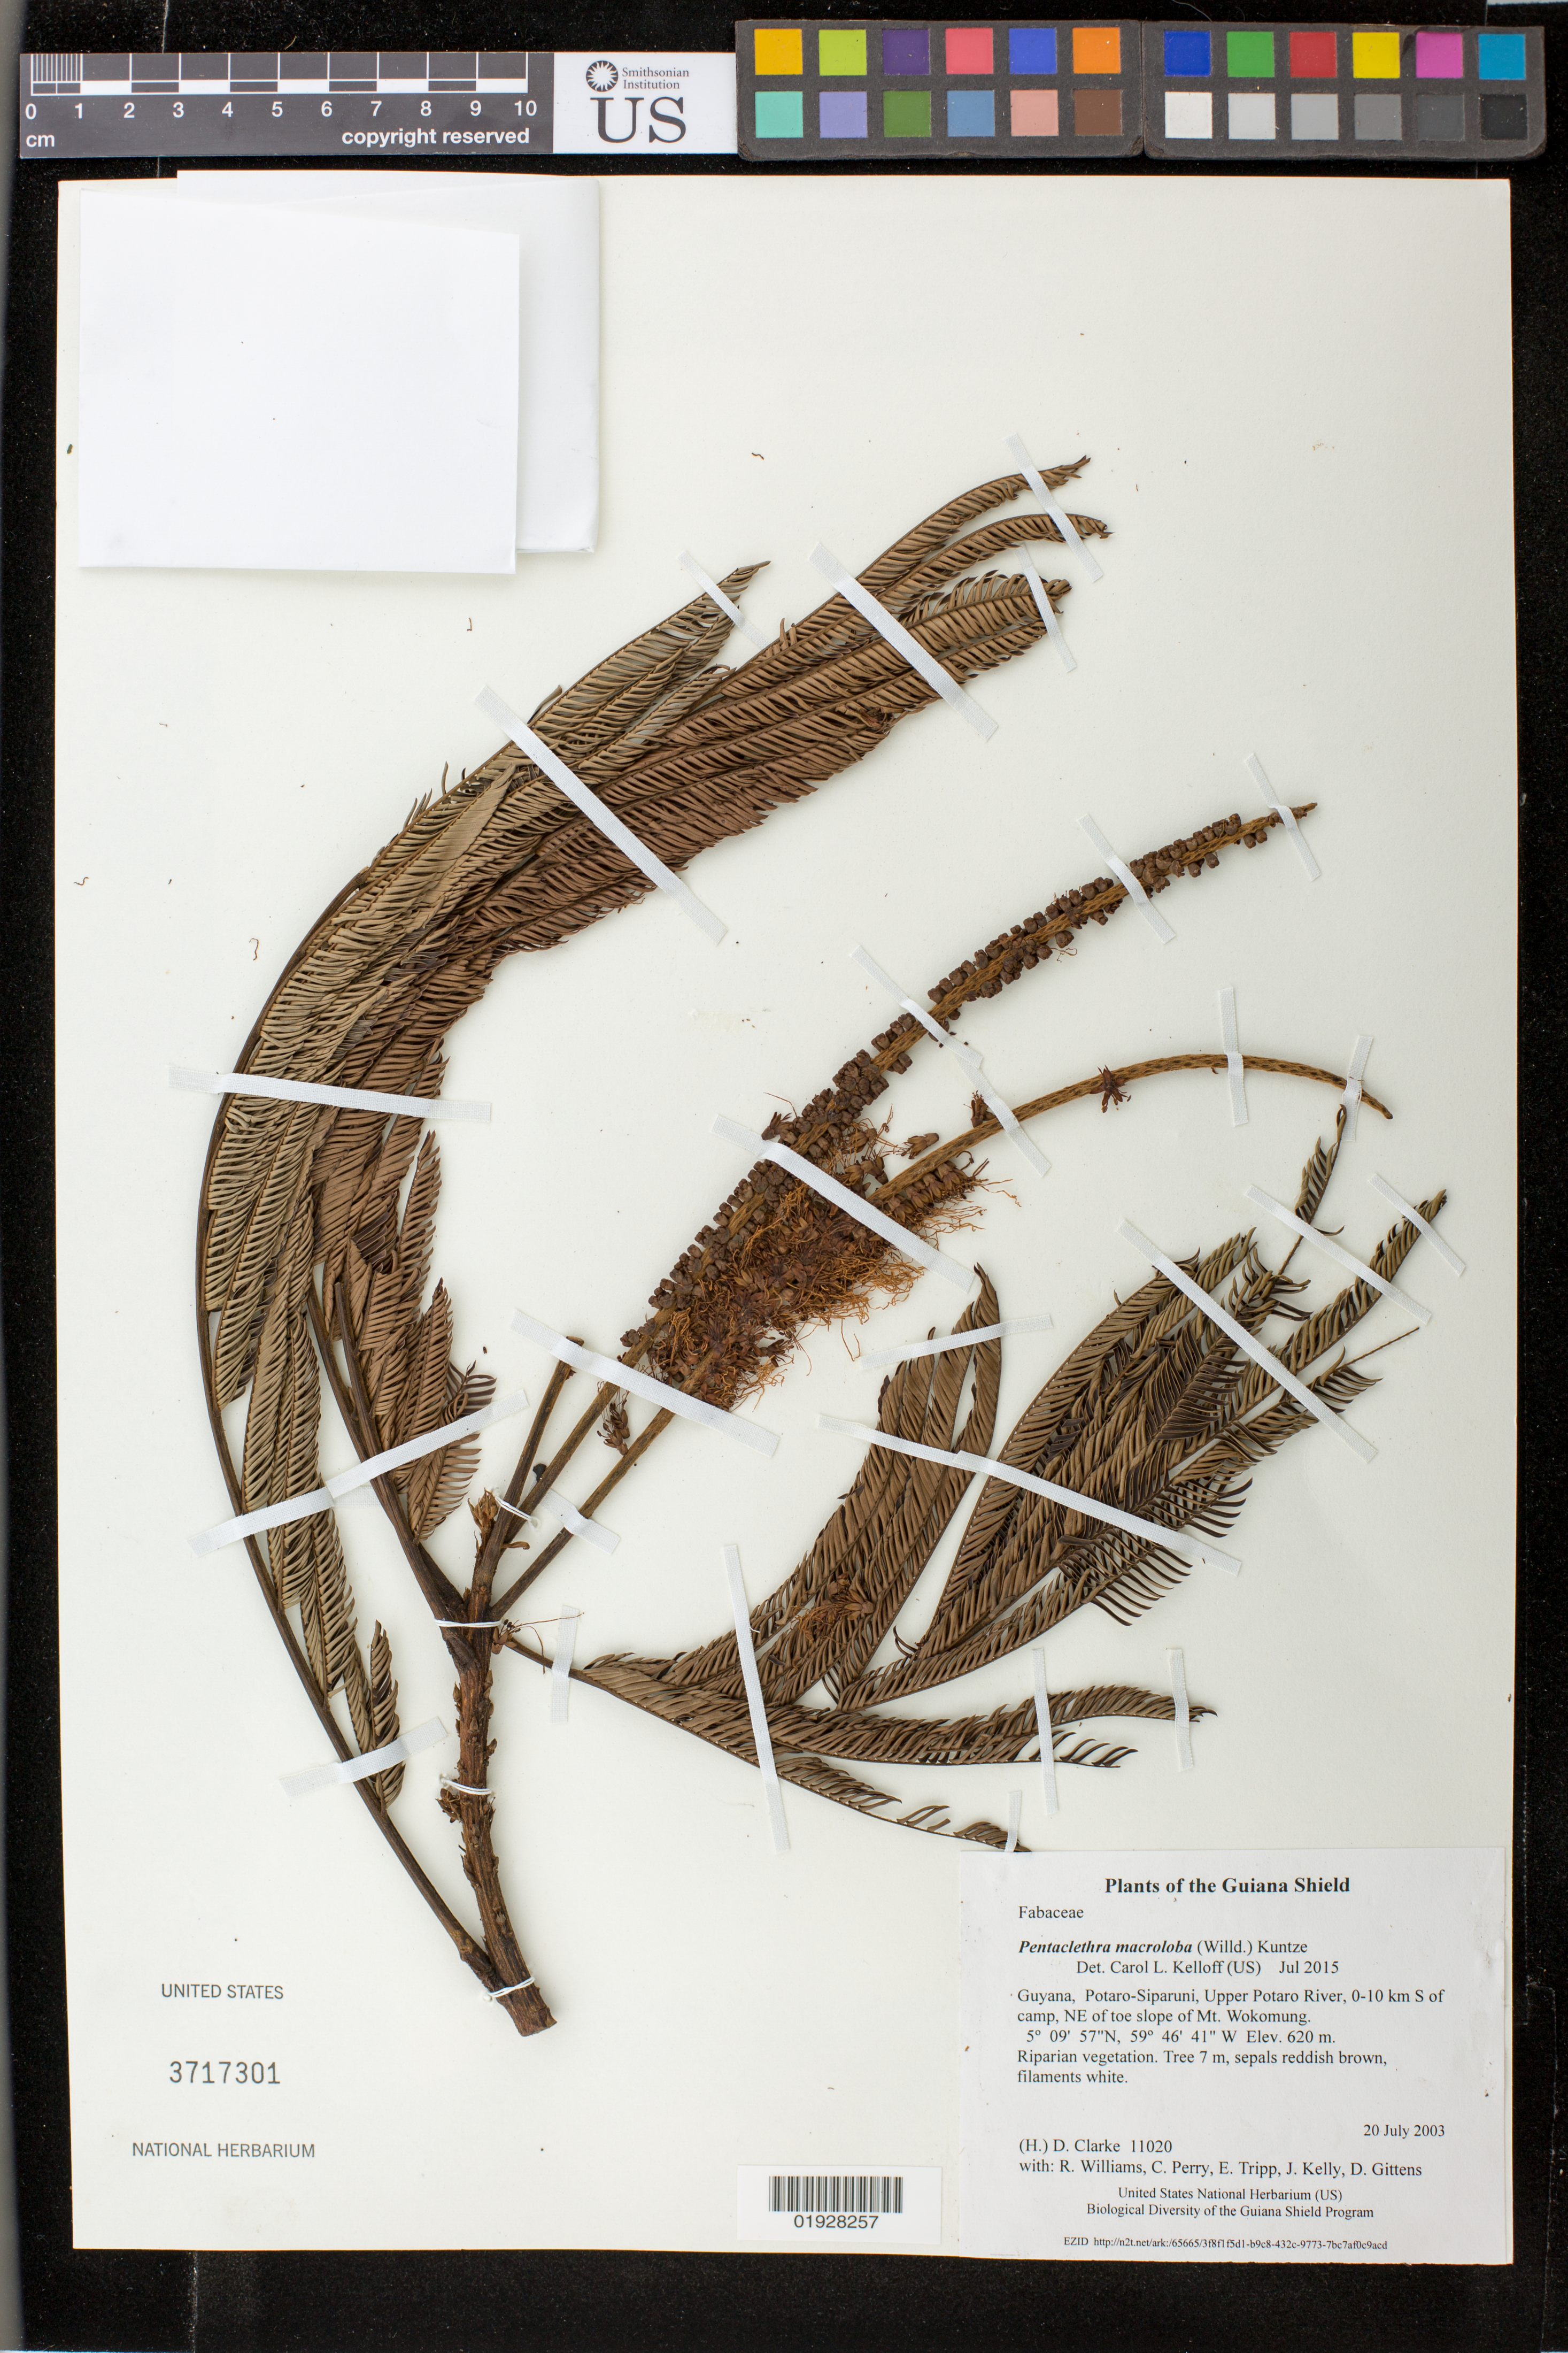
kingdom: Plantae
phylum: Tracheophyta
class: Magnoliopsida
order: Fabales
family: Fabaceae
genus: Pentaclethra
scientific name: Pentaclethra macroloba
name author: (Willd.) Kuntze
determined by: Kelloff, Carol L., (US), Smithsonian Institution - National Museum of Natural History (UNITED STATES)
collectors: H. D. Clarke, R. Williams, C. Perry, E. Tripp, J. Kelly, D. Gittens & S. R. Stern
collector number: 11020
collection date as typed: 20 July 2003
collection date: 2003-07-20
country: Guyana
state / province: Potaro-Siparuni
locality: Upper Potaro River, 0-10 km S of camp, NE of toe slope of Mt. Wokomung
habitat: Riparian vegetation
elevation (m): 620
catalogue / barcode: US 3717301